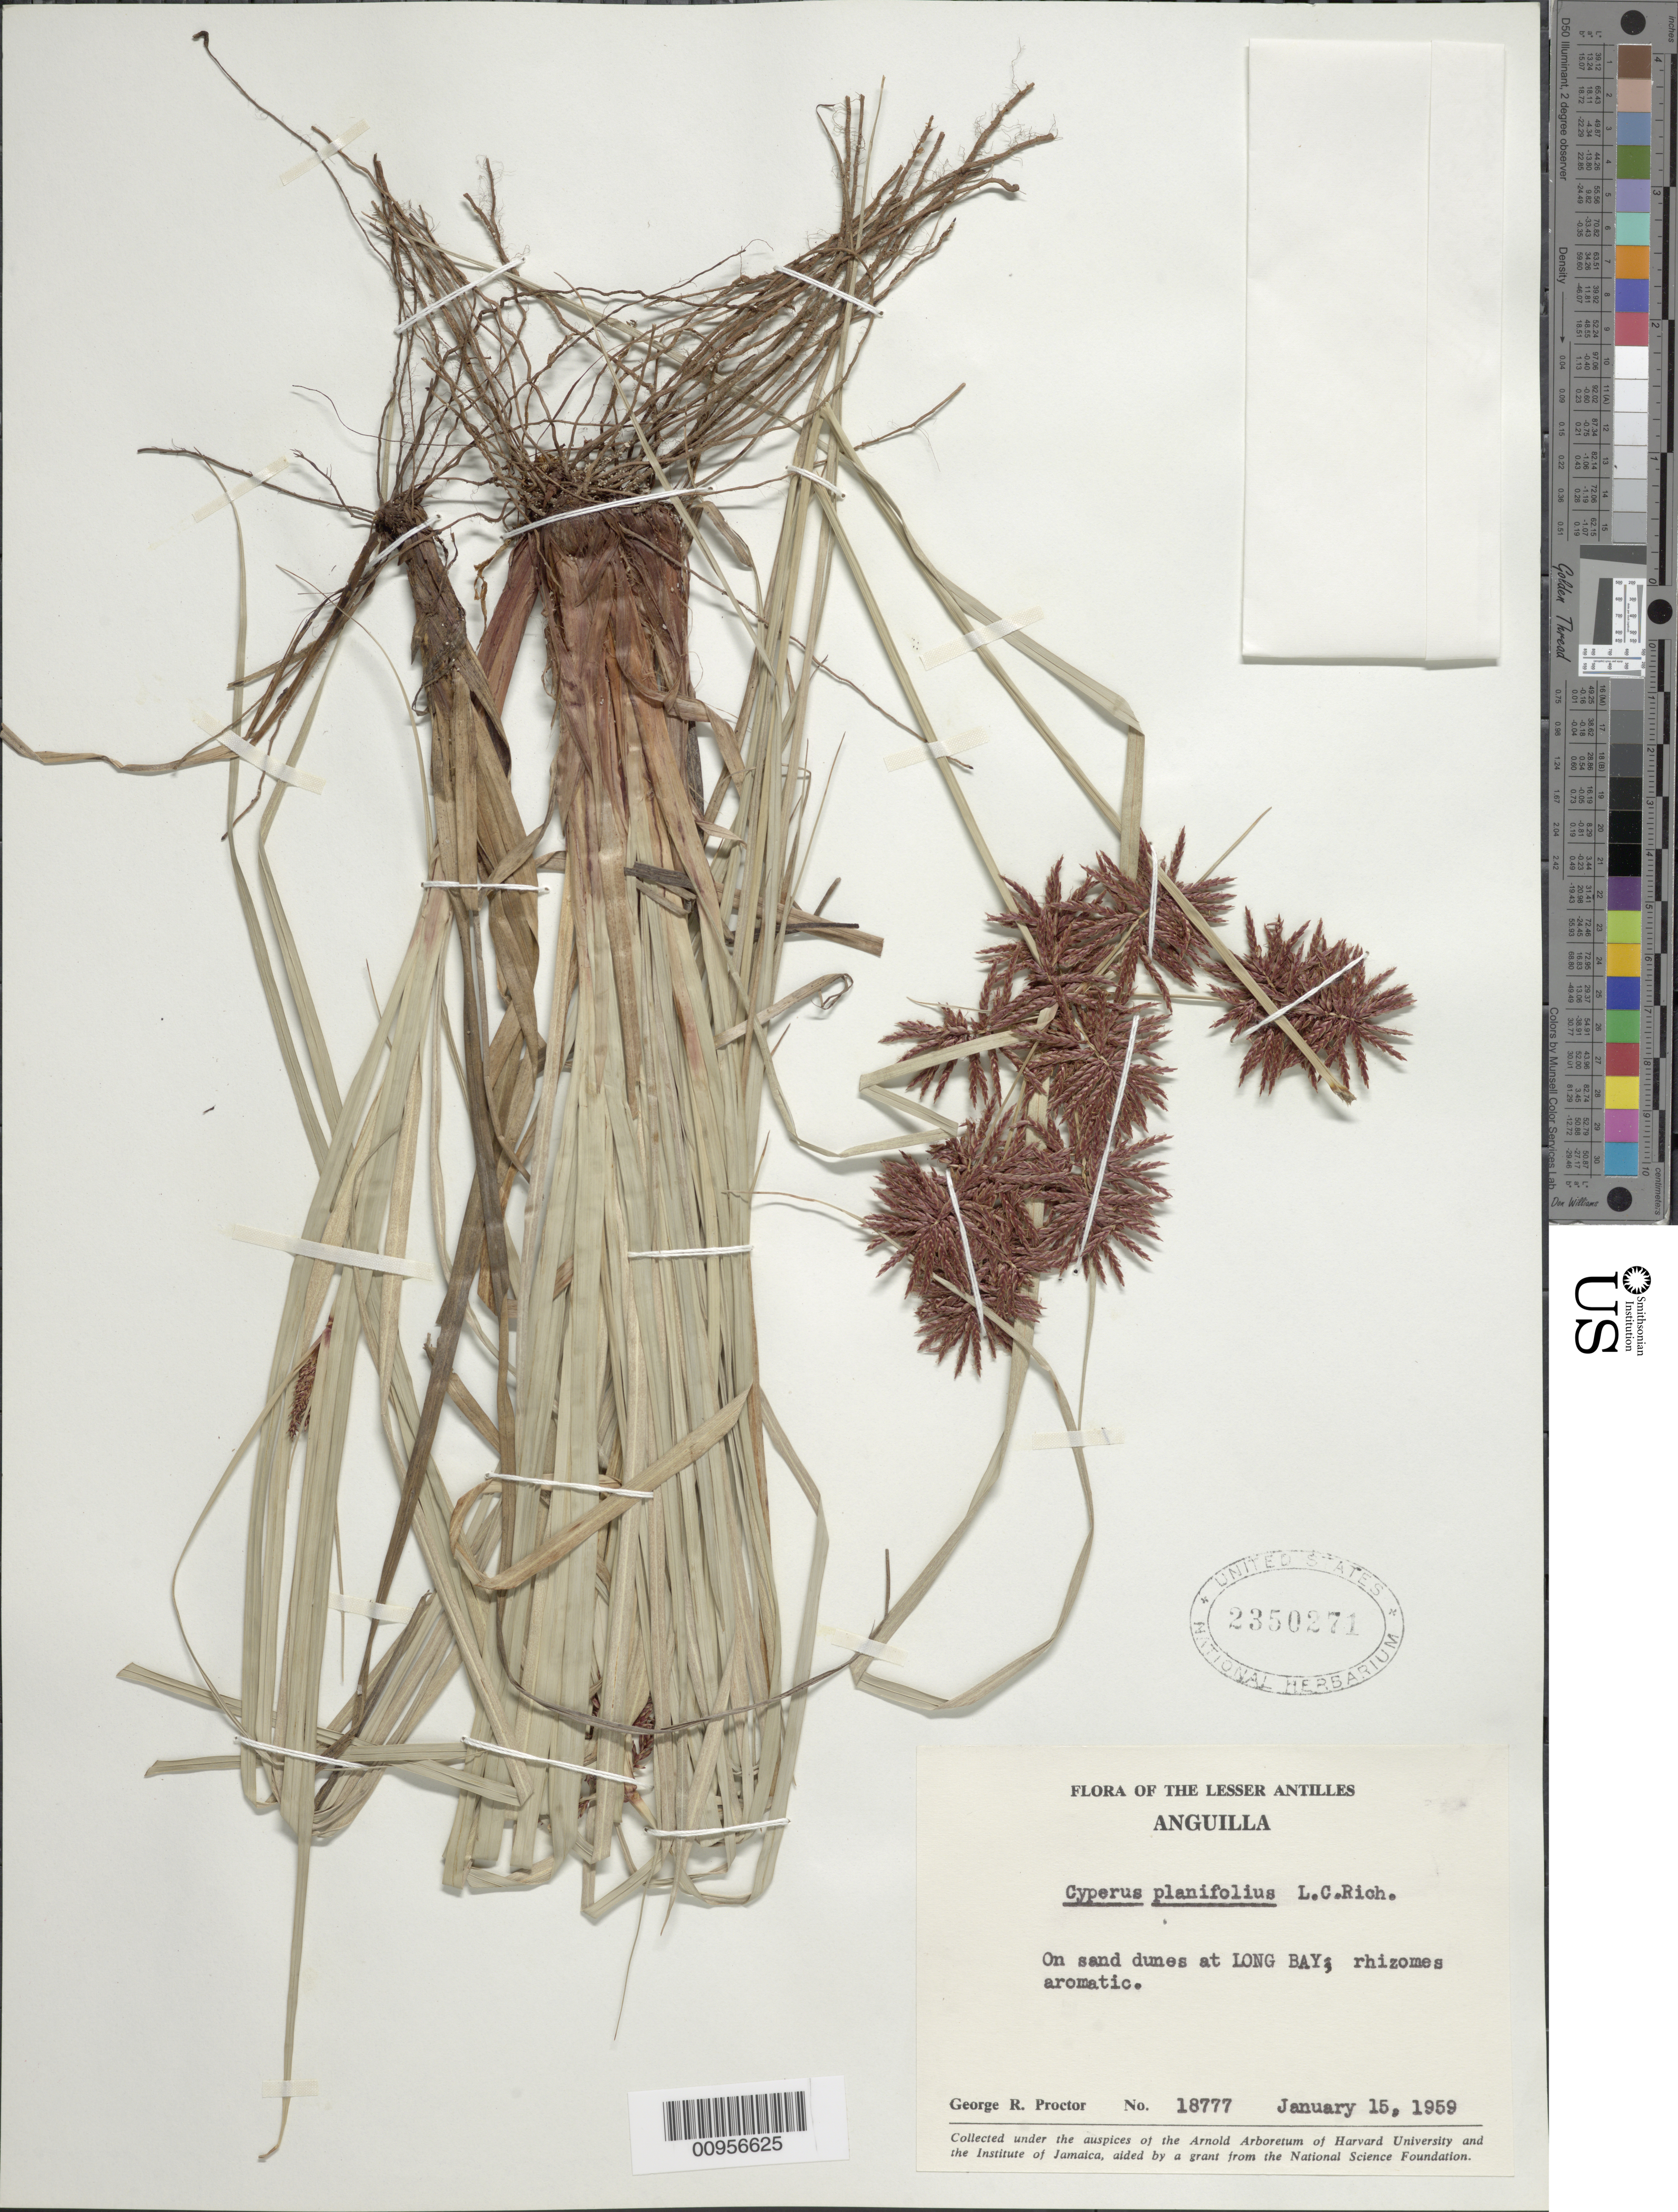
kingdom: Plantae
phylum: Tracheophyta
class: Liliopsida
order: Poales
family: Cyperaceae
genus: Cyperus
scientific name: Cyperus planifolius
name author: Rich.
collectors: G. R. Proctor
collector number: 18777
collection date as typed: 15 Jan 1959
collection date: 1959-01-15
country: Anguilla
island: Anguilla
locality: At Long Bay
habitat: On sand dunes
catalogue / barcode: US 2350271